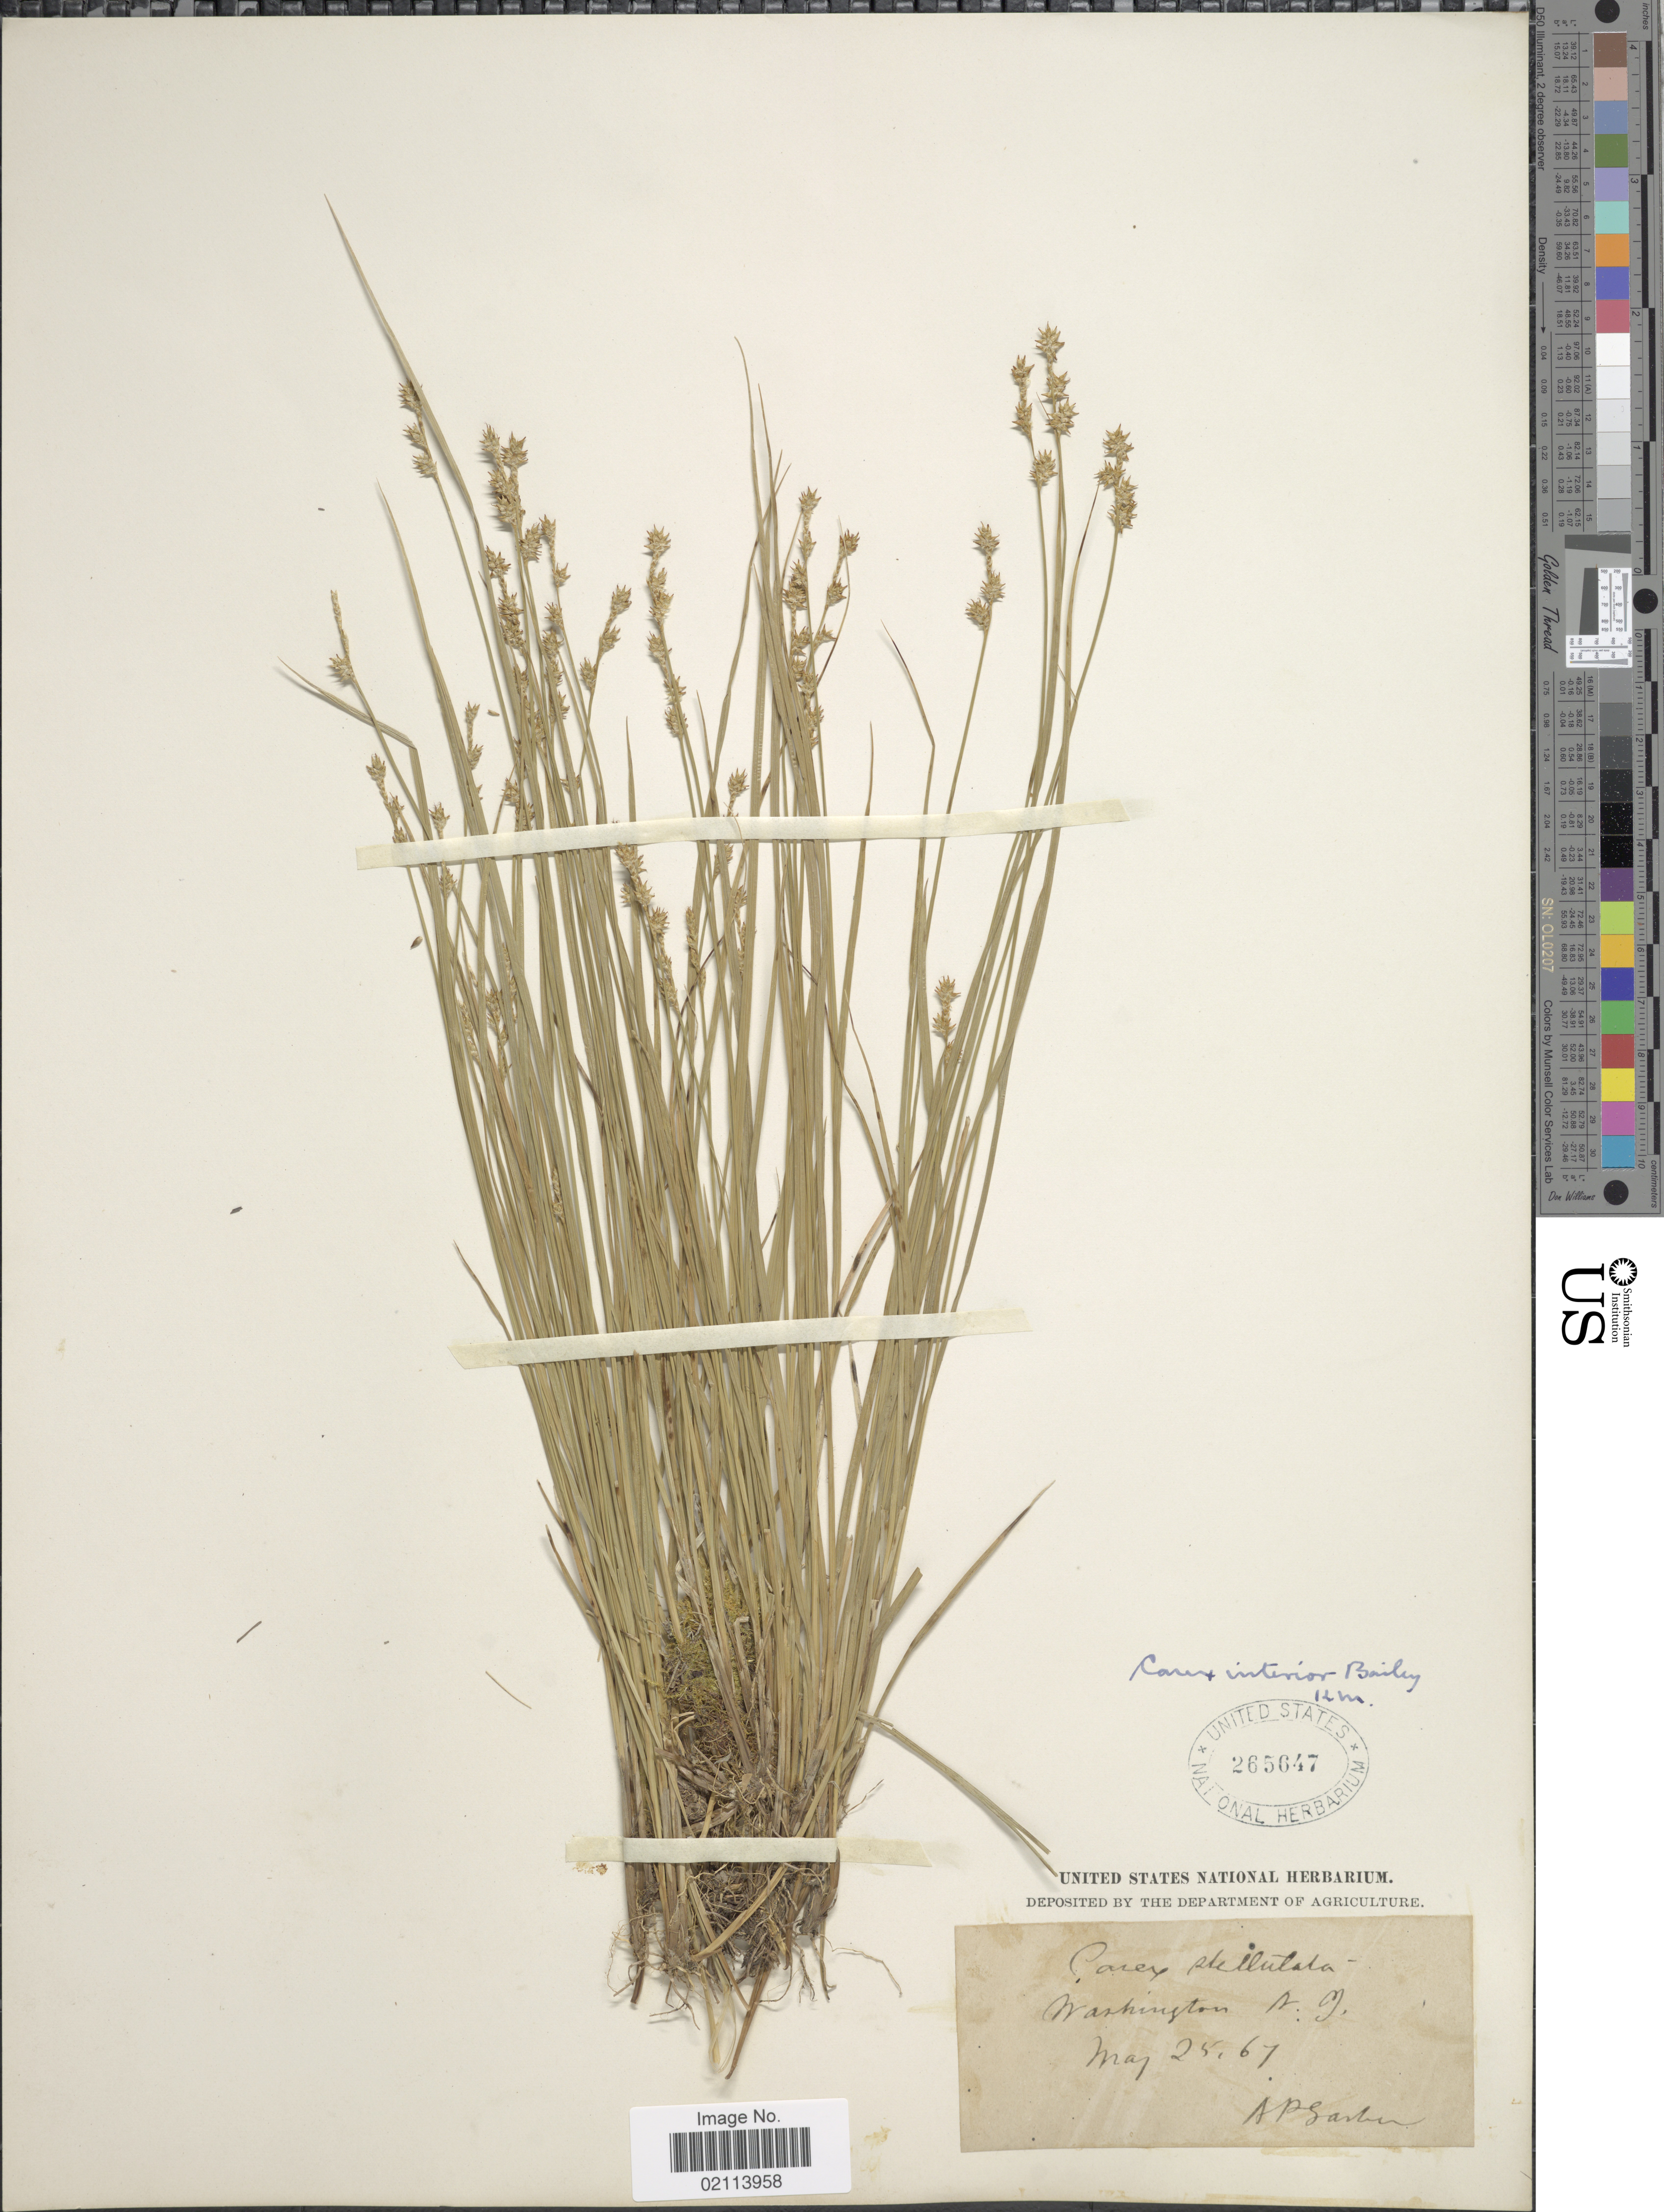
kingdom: Plantae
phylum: Tracheophyta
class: Liliopsida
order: Poales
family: Cyperaceae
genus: Carex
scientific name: Carex interior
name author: L.H. Bailey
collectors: A. P. Garber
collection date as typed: Transcribed d/m/y: 25/5/67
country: United States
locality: Washington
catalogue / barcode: US 265647